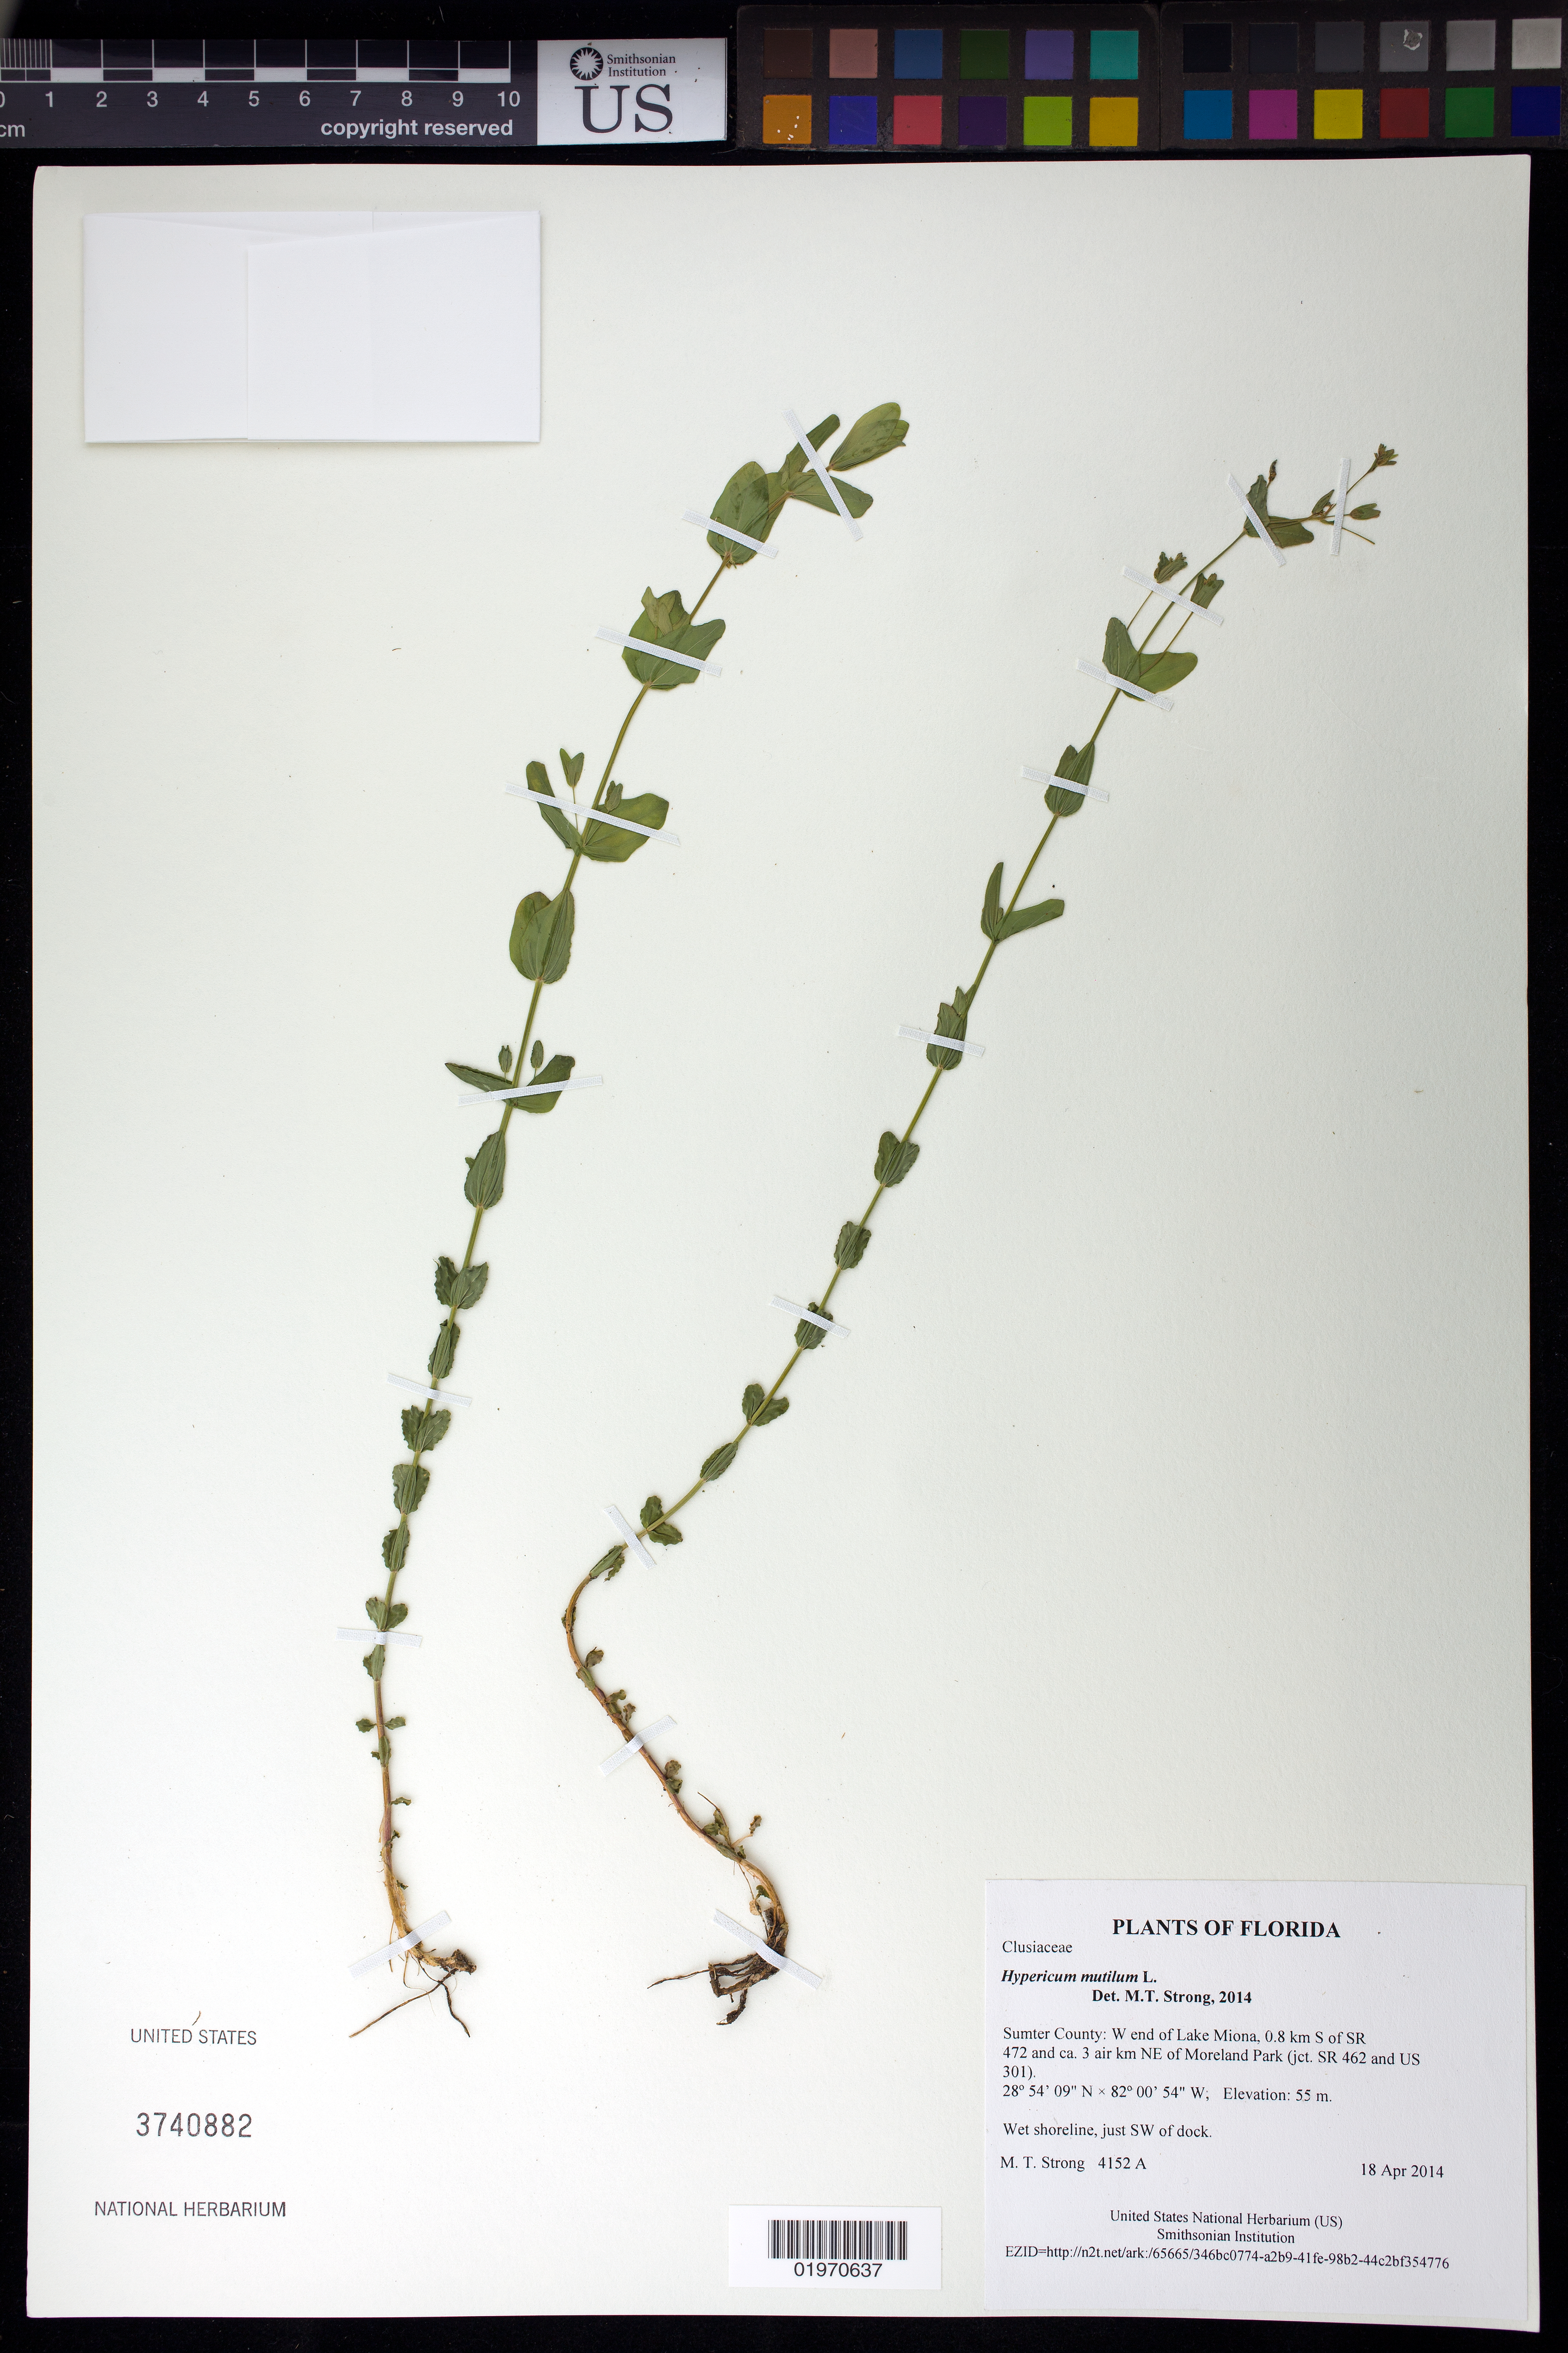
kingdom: Plantae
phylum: Tracheophyta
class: Magnoliopsida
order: Malpighiales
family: Hypericaceae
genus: Hypericum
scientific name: Hypericum mutilum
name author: L.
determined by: Strong, Mark T., (BOT), Smithsonian Institution - National Museum of Natural History (UNITED STATES)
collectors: M. T. Strong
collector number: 4152 A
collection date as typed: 18 Apr 2014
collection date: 2014-04-18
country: United States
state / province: Florida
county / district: Sumter County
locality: W end of Lake Miona, 0.8 km S of SR 472 on ca. 3 km (by air) NE of Moreland Park (jct. SR 462 and US 301)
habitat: Wet shoreline, just SW of dock.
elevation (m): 55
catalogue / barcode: US 3740882